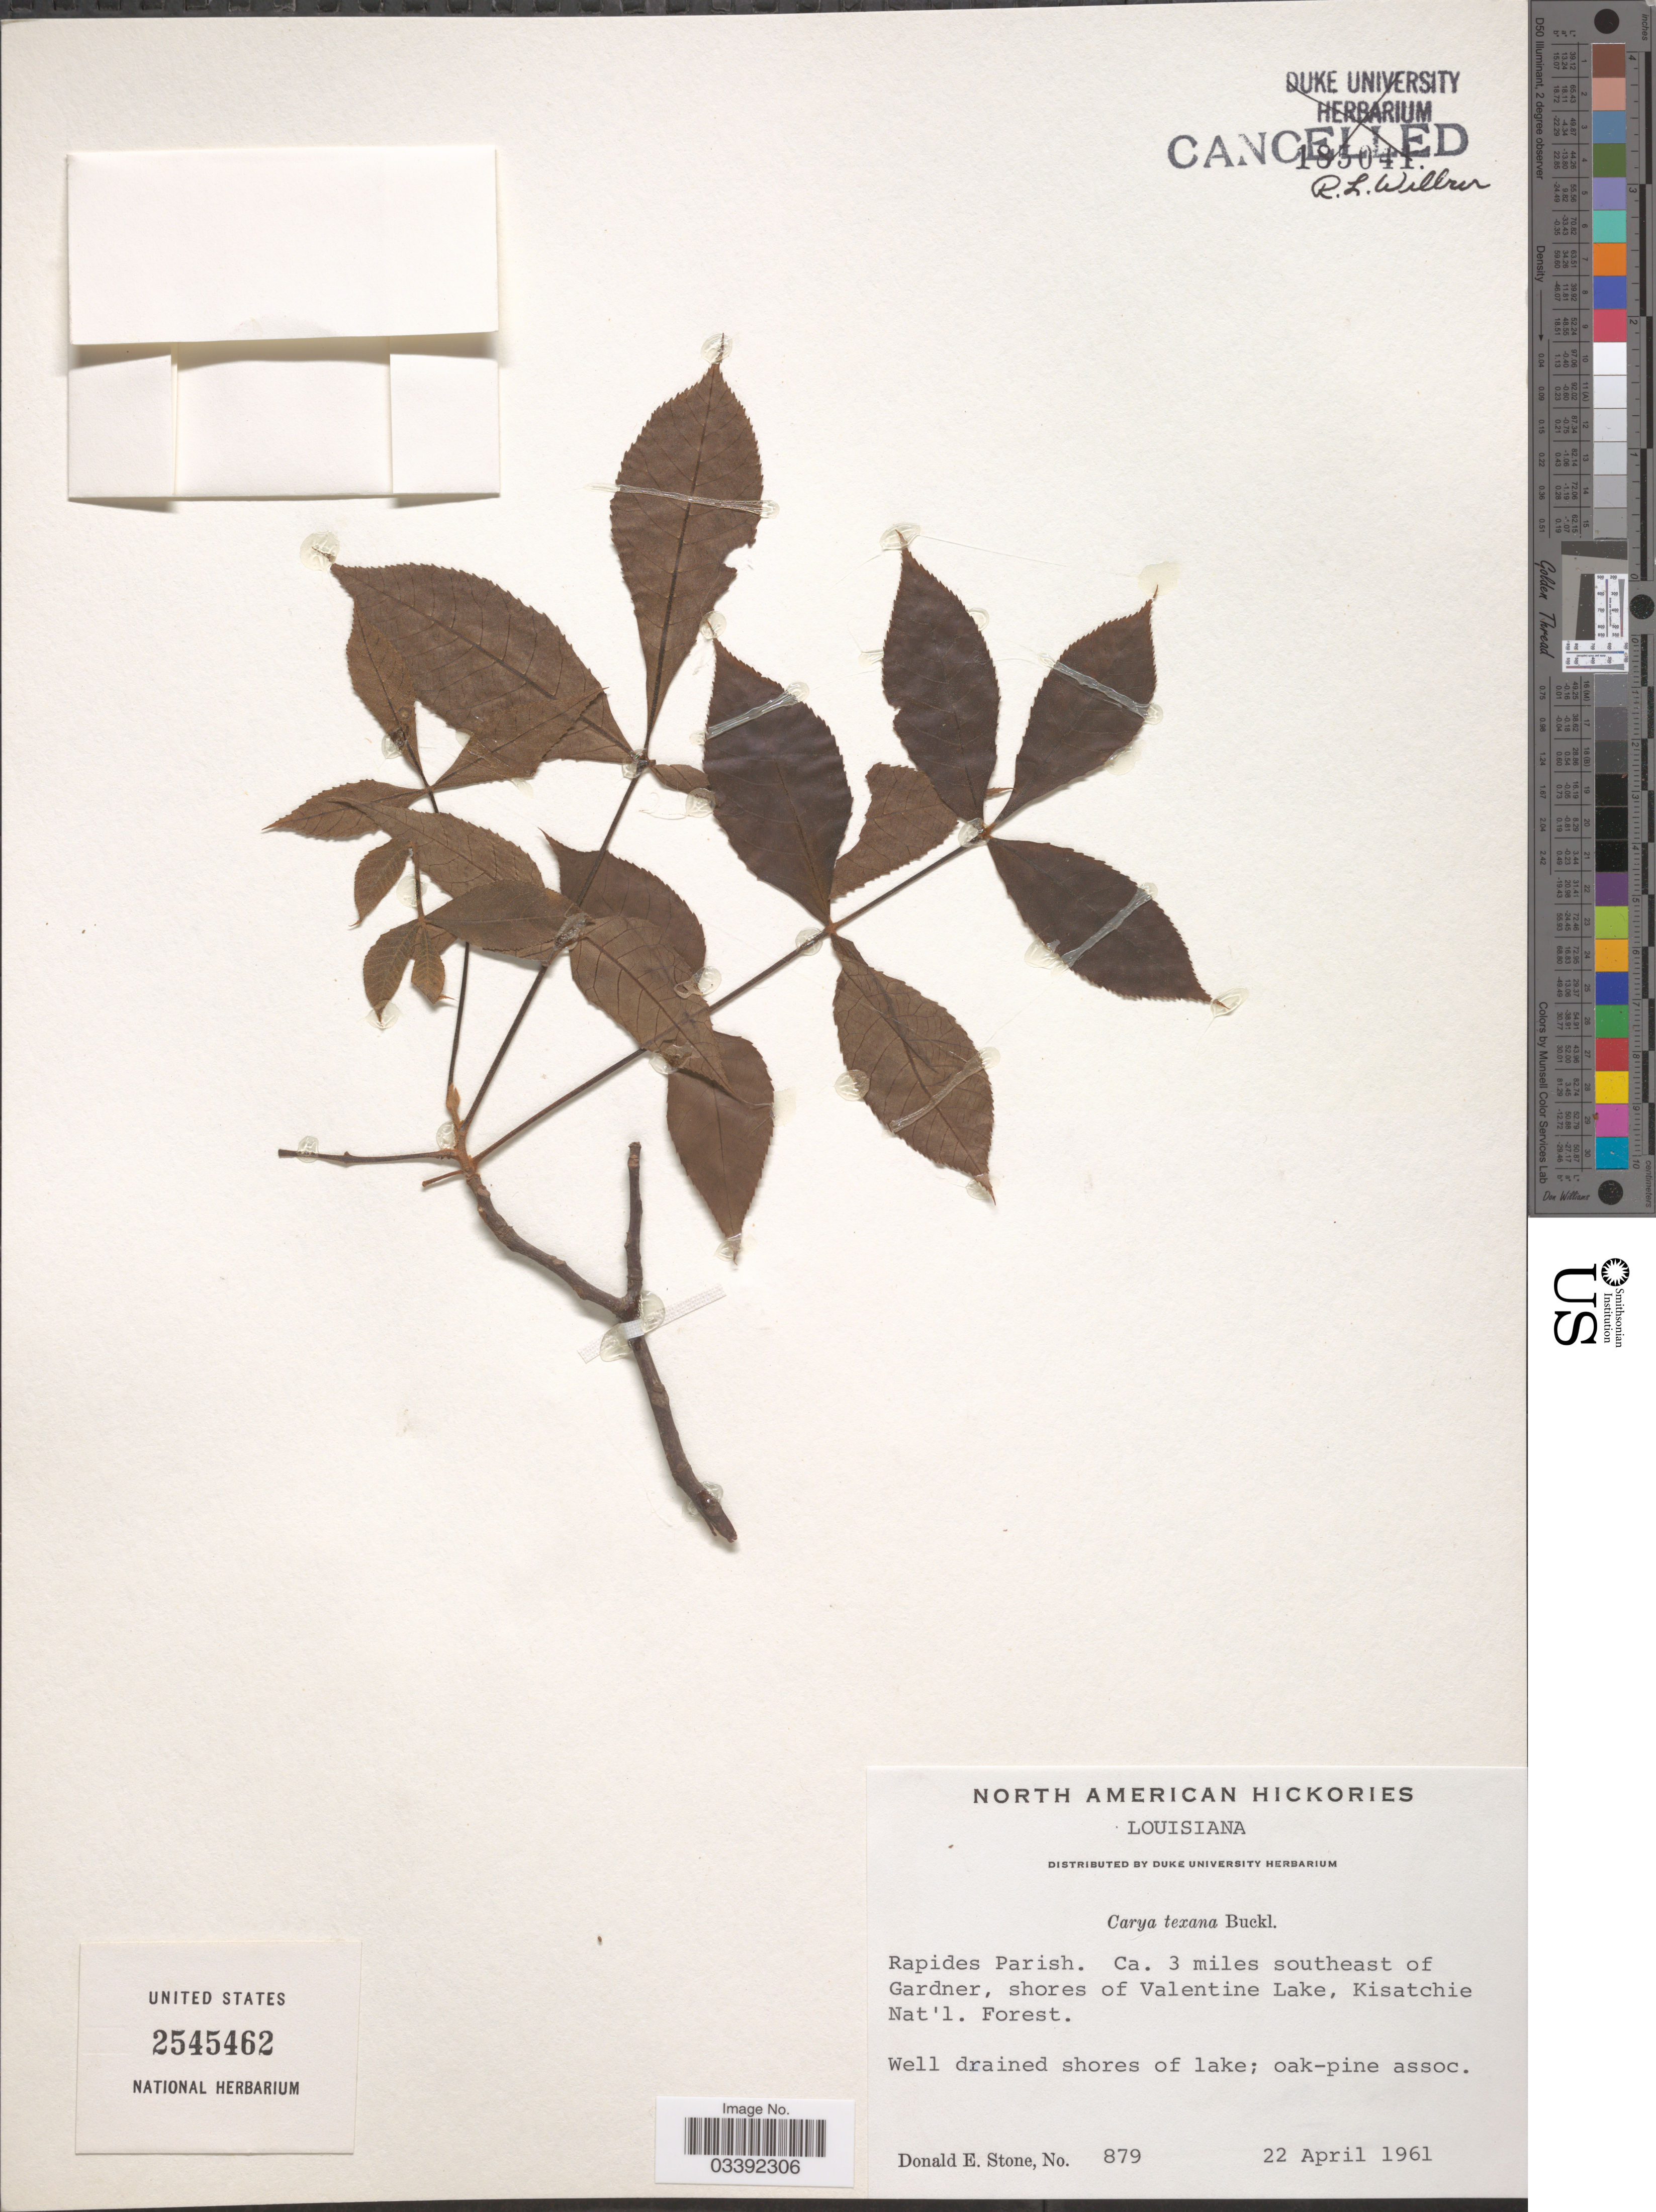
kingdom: Plantae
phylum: Tracheophyta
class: Magnoliopsida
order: Fagales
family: Juglandaceae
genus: Carya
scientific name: Carya texana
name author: Buckley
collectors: D. Stone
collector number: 879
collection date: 1961-04-22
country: United States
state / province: Louisiana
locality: Rapides Parish. Ca. 3 miles southeast of Gardner, shores of Valentine Lake, Kisatchie Nat'l. Forest.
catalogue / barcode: US 2545462